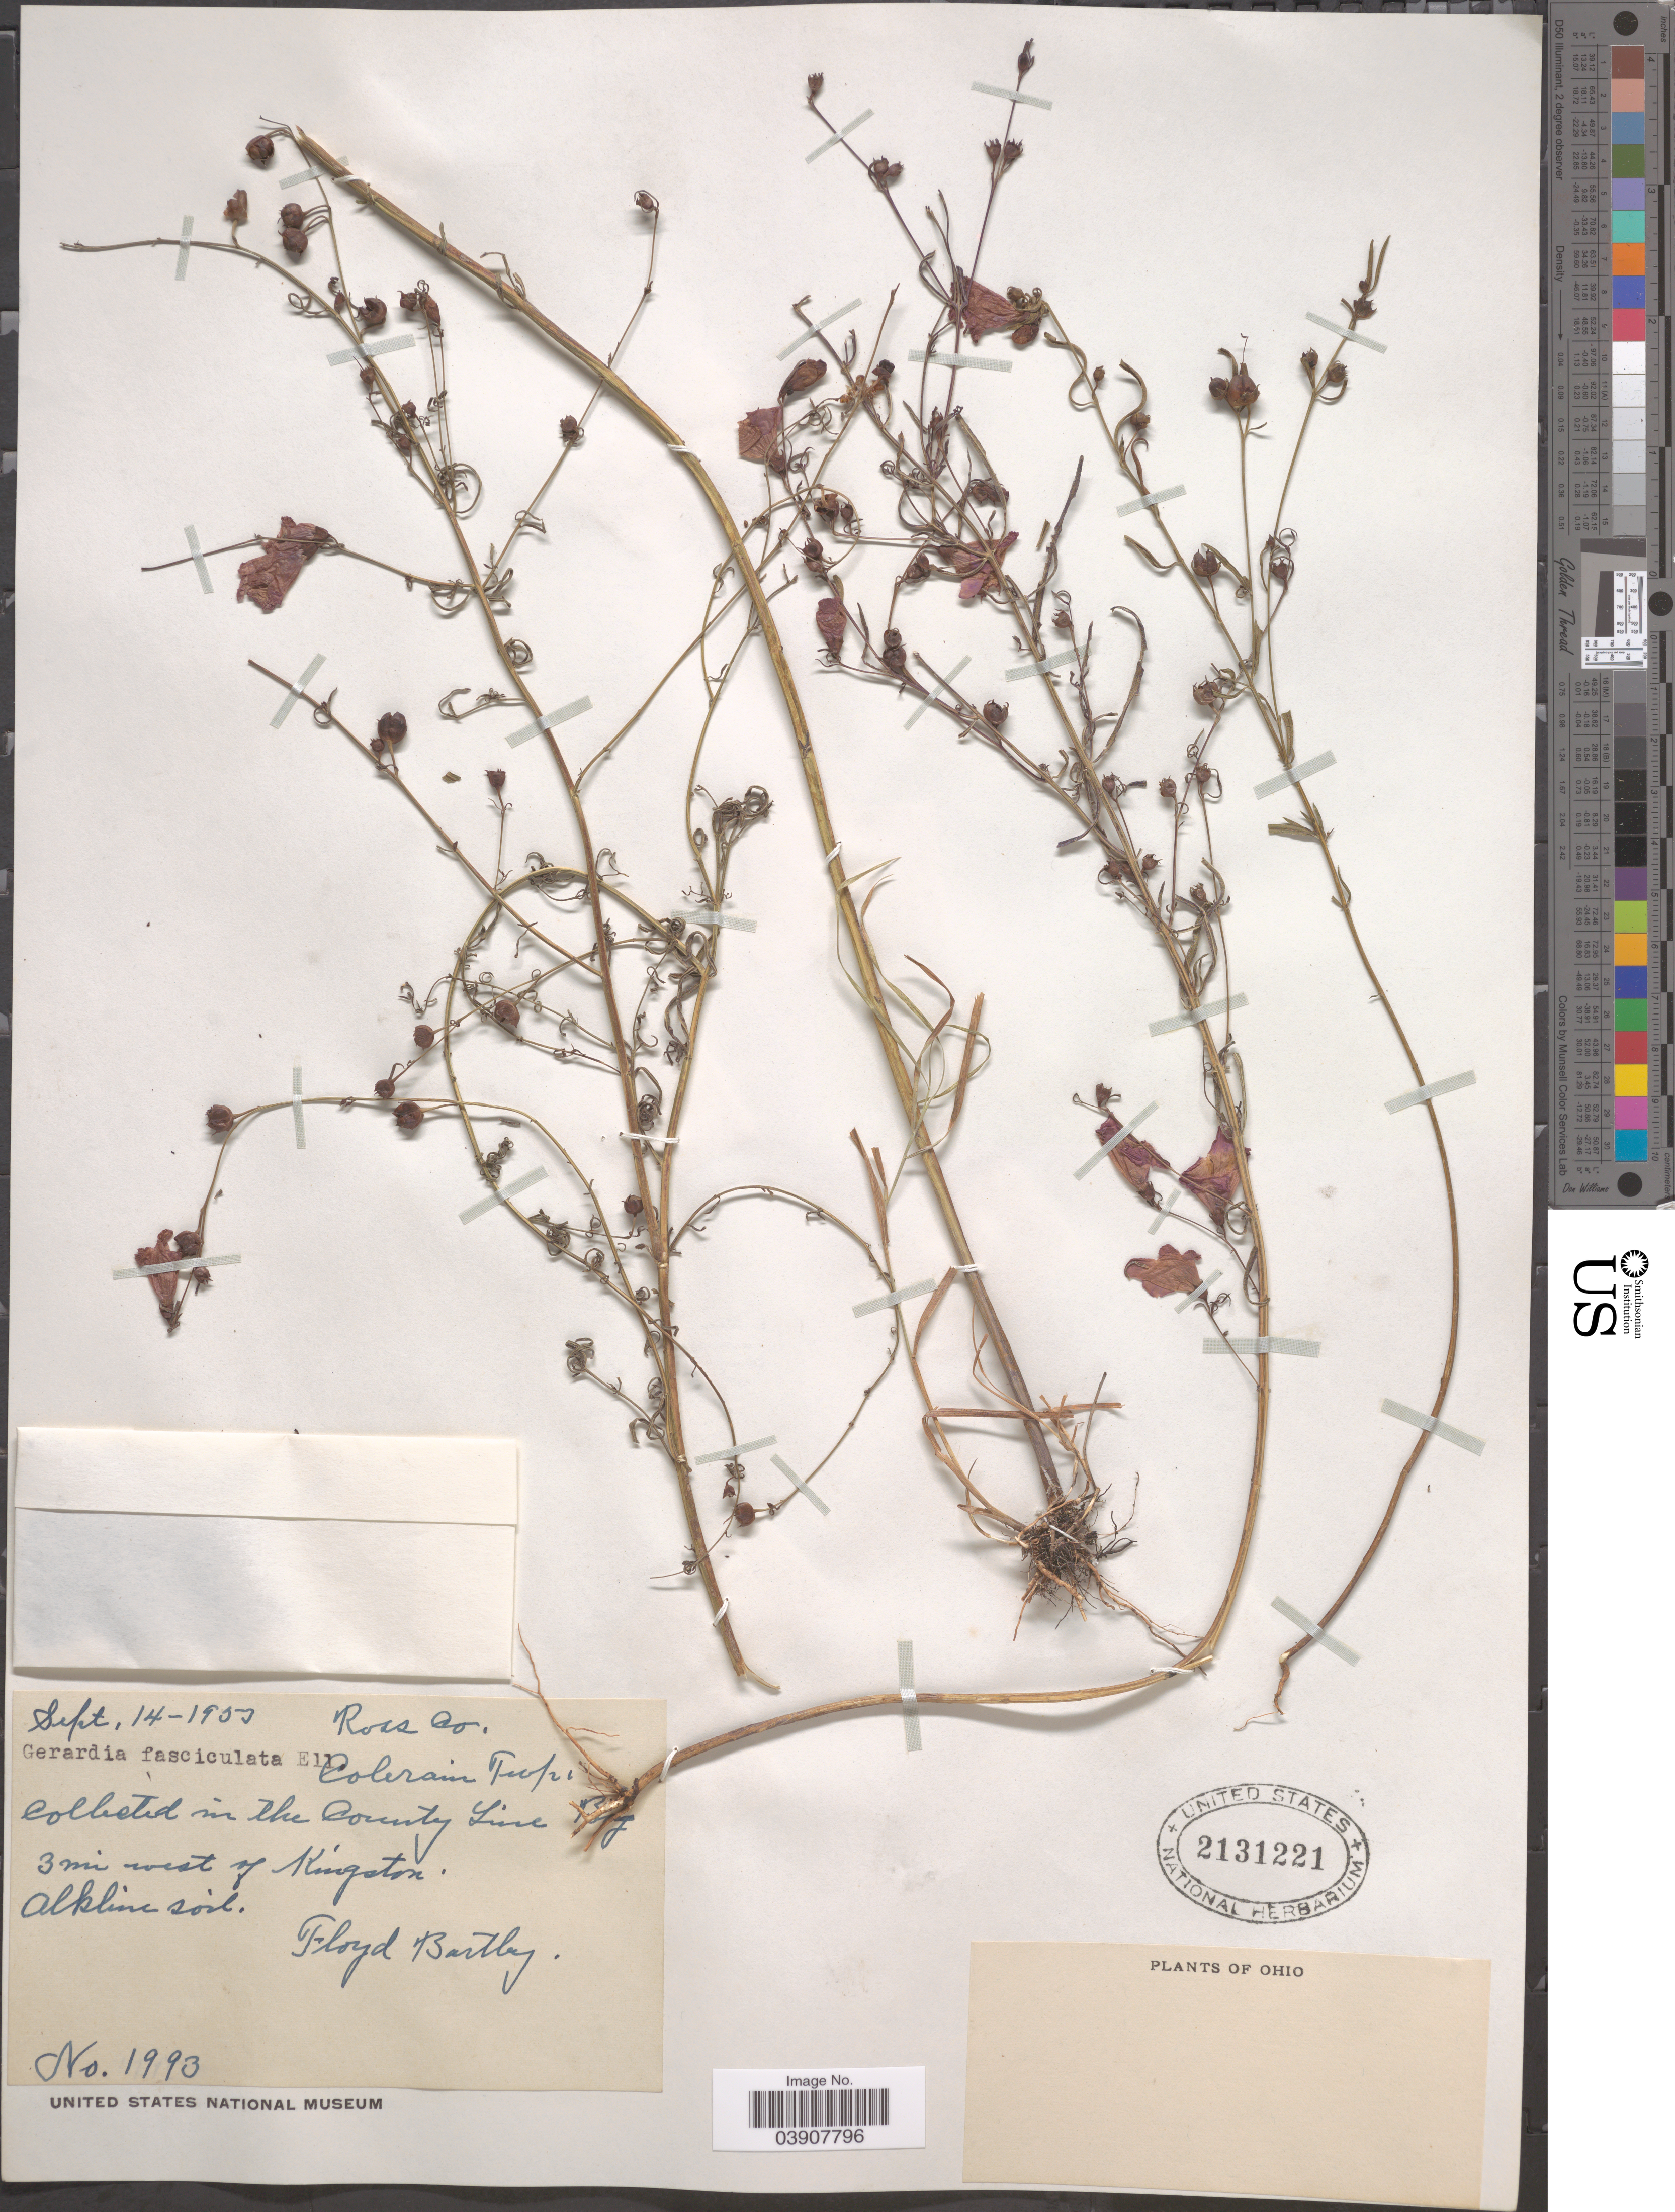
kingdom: Plantae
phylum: Tracheophyta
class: Magnoliopsida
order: Lamiales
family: Orobanchaceae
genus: Agalinis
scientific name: Agalinis fasciculata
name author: (Elliott) Raf.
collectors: F. Bartley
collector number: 1993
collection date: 1953-09-14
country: United States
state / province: Ohio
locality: Ross Co. Colerain Twp. In the County Line Bog 3 mi west of Kingston.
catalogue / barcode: US 2131221